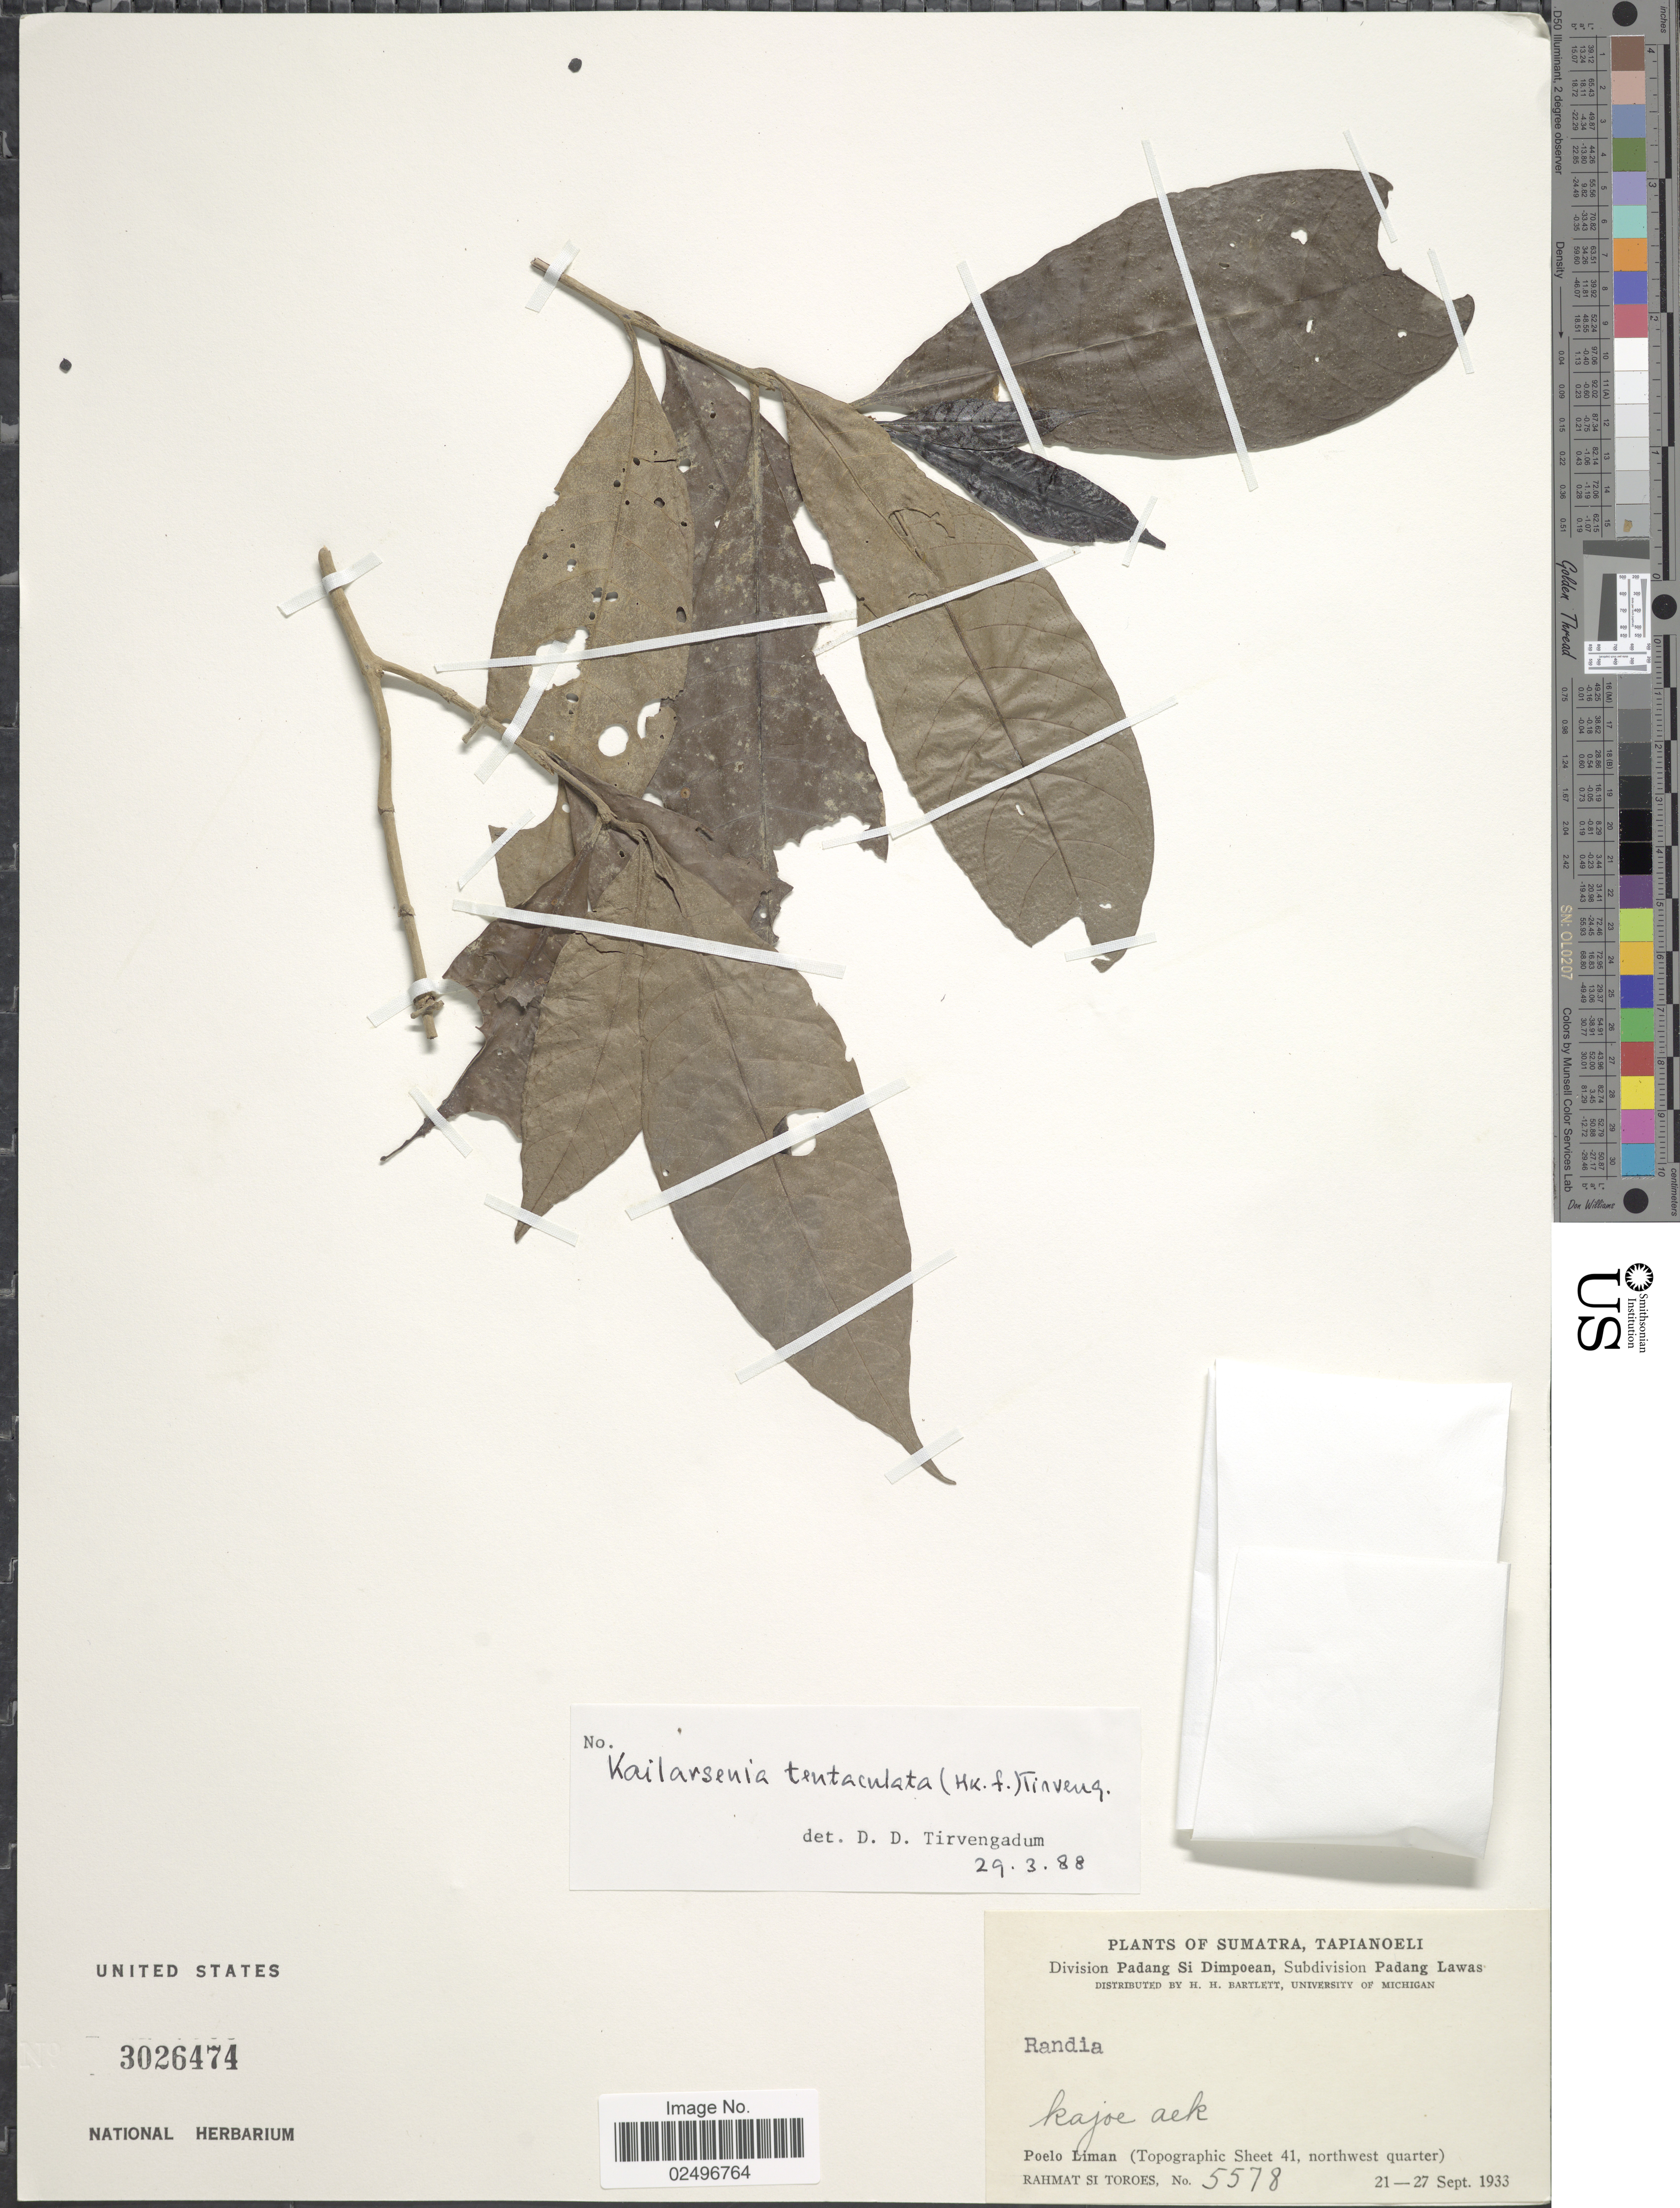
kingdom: Plantae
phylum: Tracheophyta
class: Magnoliopsida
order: Gentianales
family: Rubiaceae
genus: Kailarsenia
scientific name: Kailarsenia tentaculata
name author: (Hook. f.) Tirveng.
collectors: Rahmat Si Boeea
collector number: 5578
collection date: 1933-09-21/1933-09-27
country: Indonesia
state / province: Sumatra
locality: Tapianoeli. Division Padang Si Dimpoean, Subdivision Padang Lawas. Poelo Liman (Topographic Sheet 41, northwest quarter)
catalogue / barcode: US 3026474